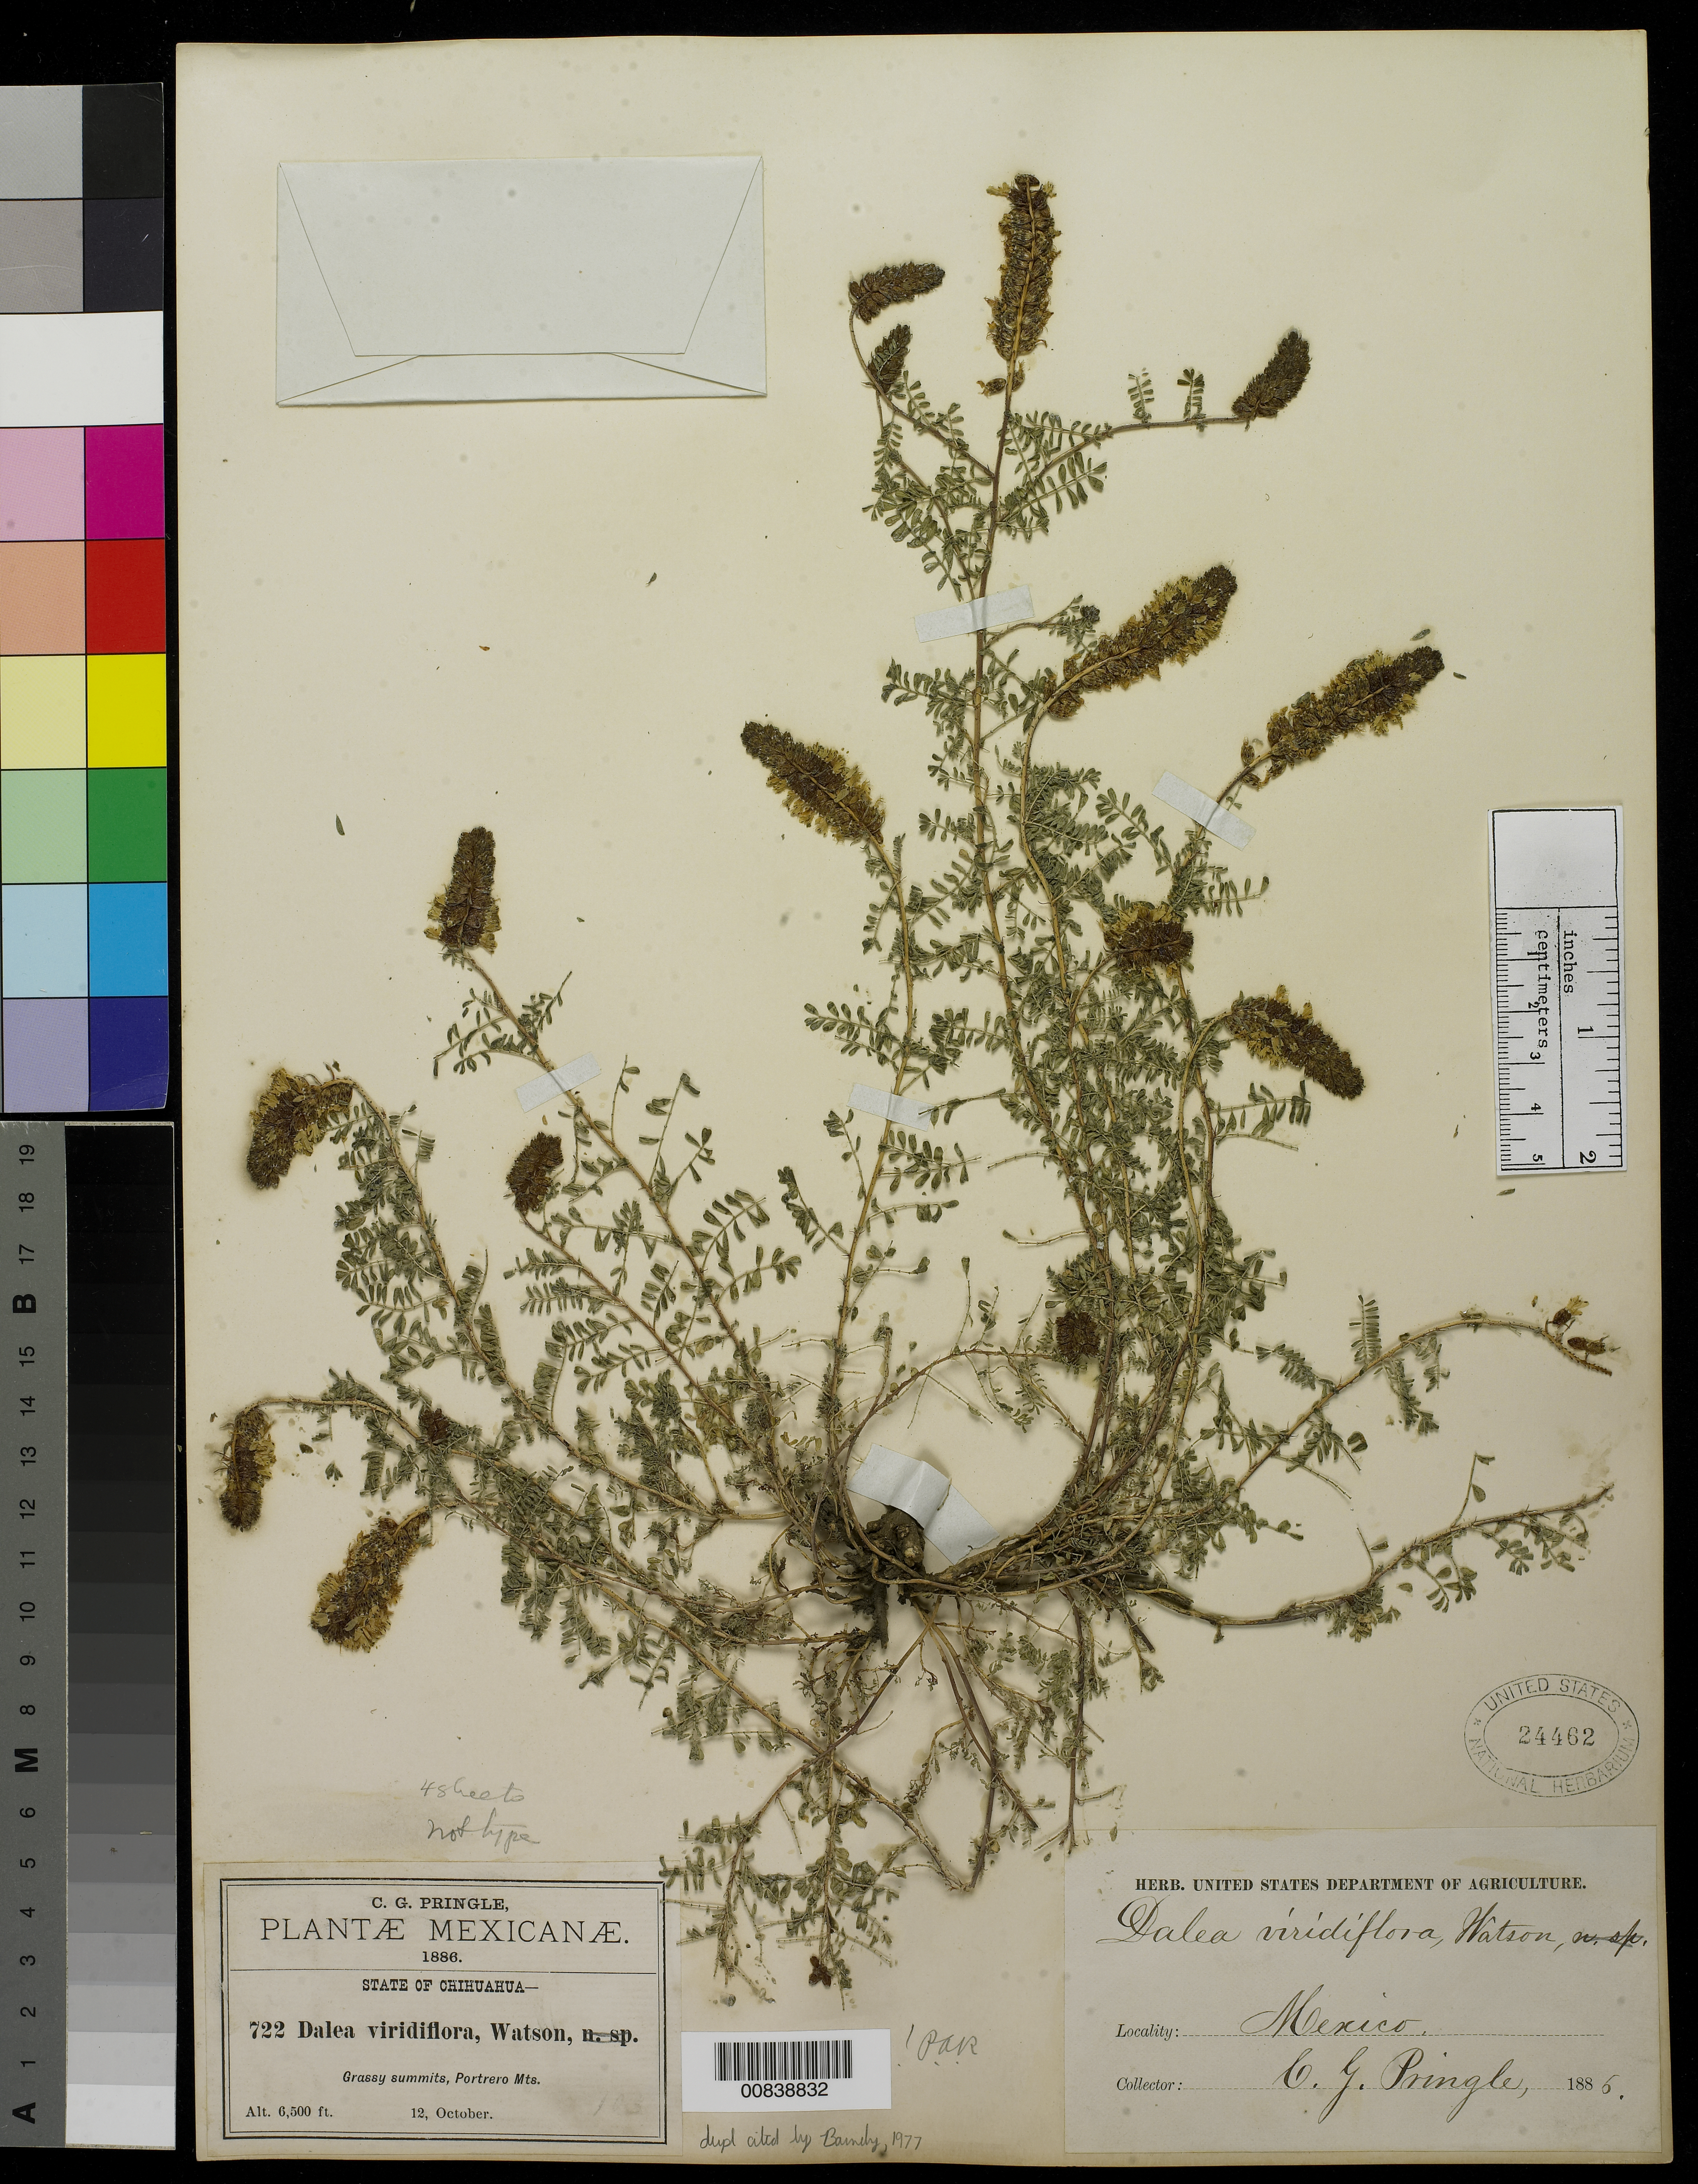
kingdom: Plantae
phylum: Tracheophyta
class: Magnoliopsida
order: Fabales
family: Fabaceae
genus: Dalea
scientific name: Dalea viridiflora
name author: S. Watson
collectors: C. G. Pringle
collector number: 722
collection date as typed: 12 Oct 1886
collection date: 1886-10-12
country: Mexico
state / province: Chihuahua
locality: Portrero Mts., Chihuahua.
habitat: Grassy summits.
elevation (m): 1981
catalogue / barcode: US 24462